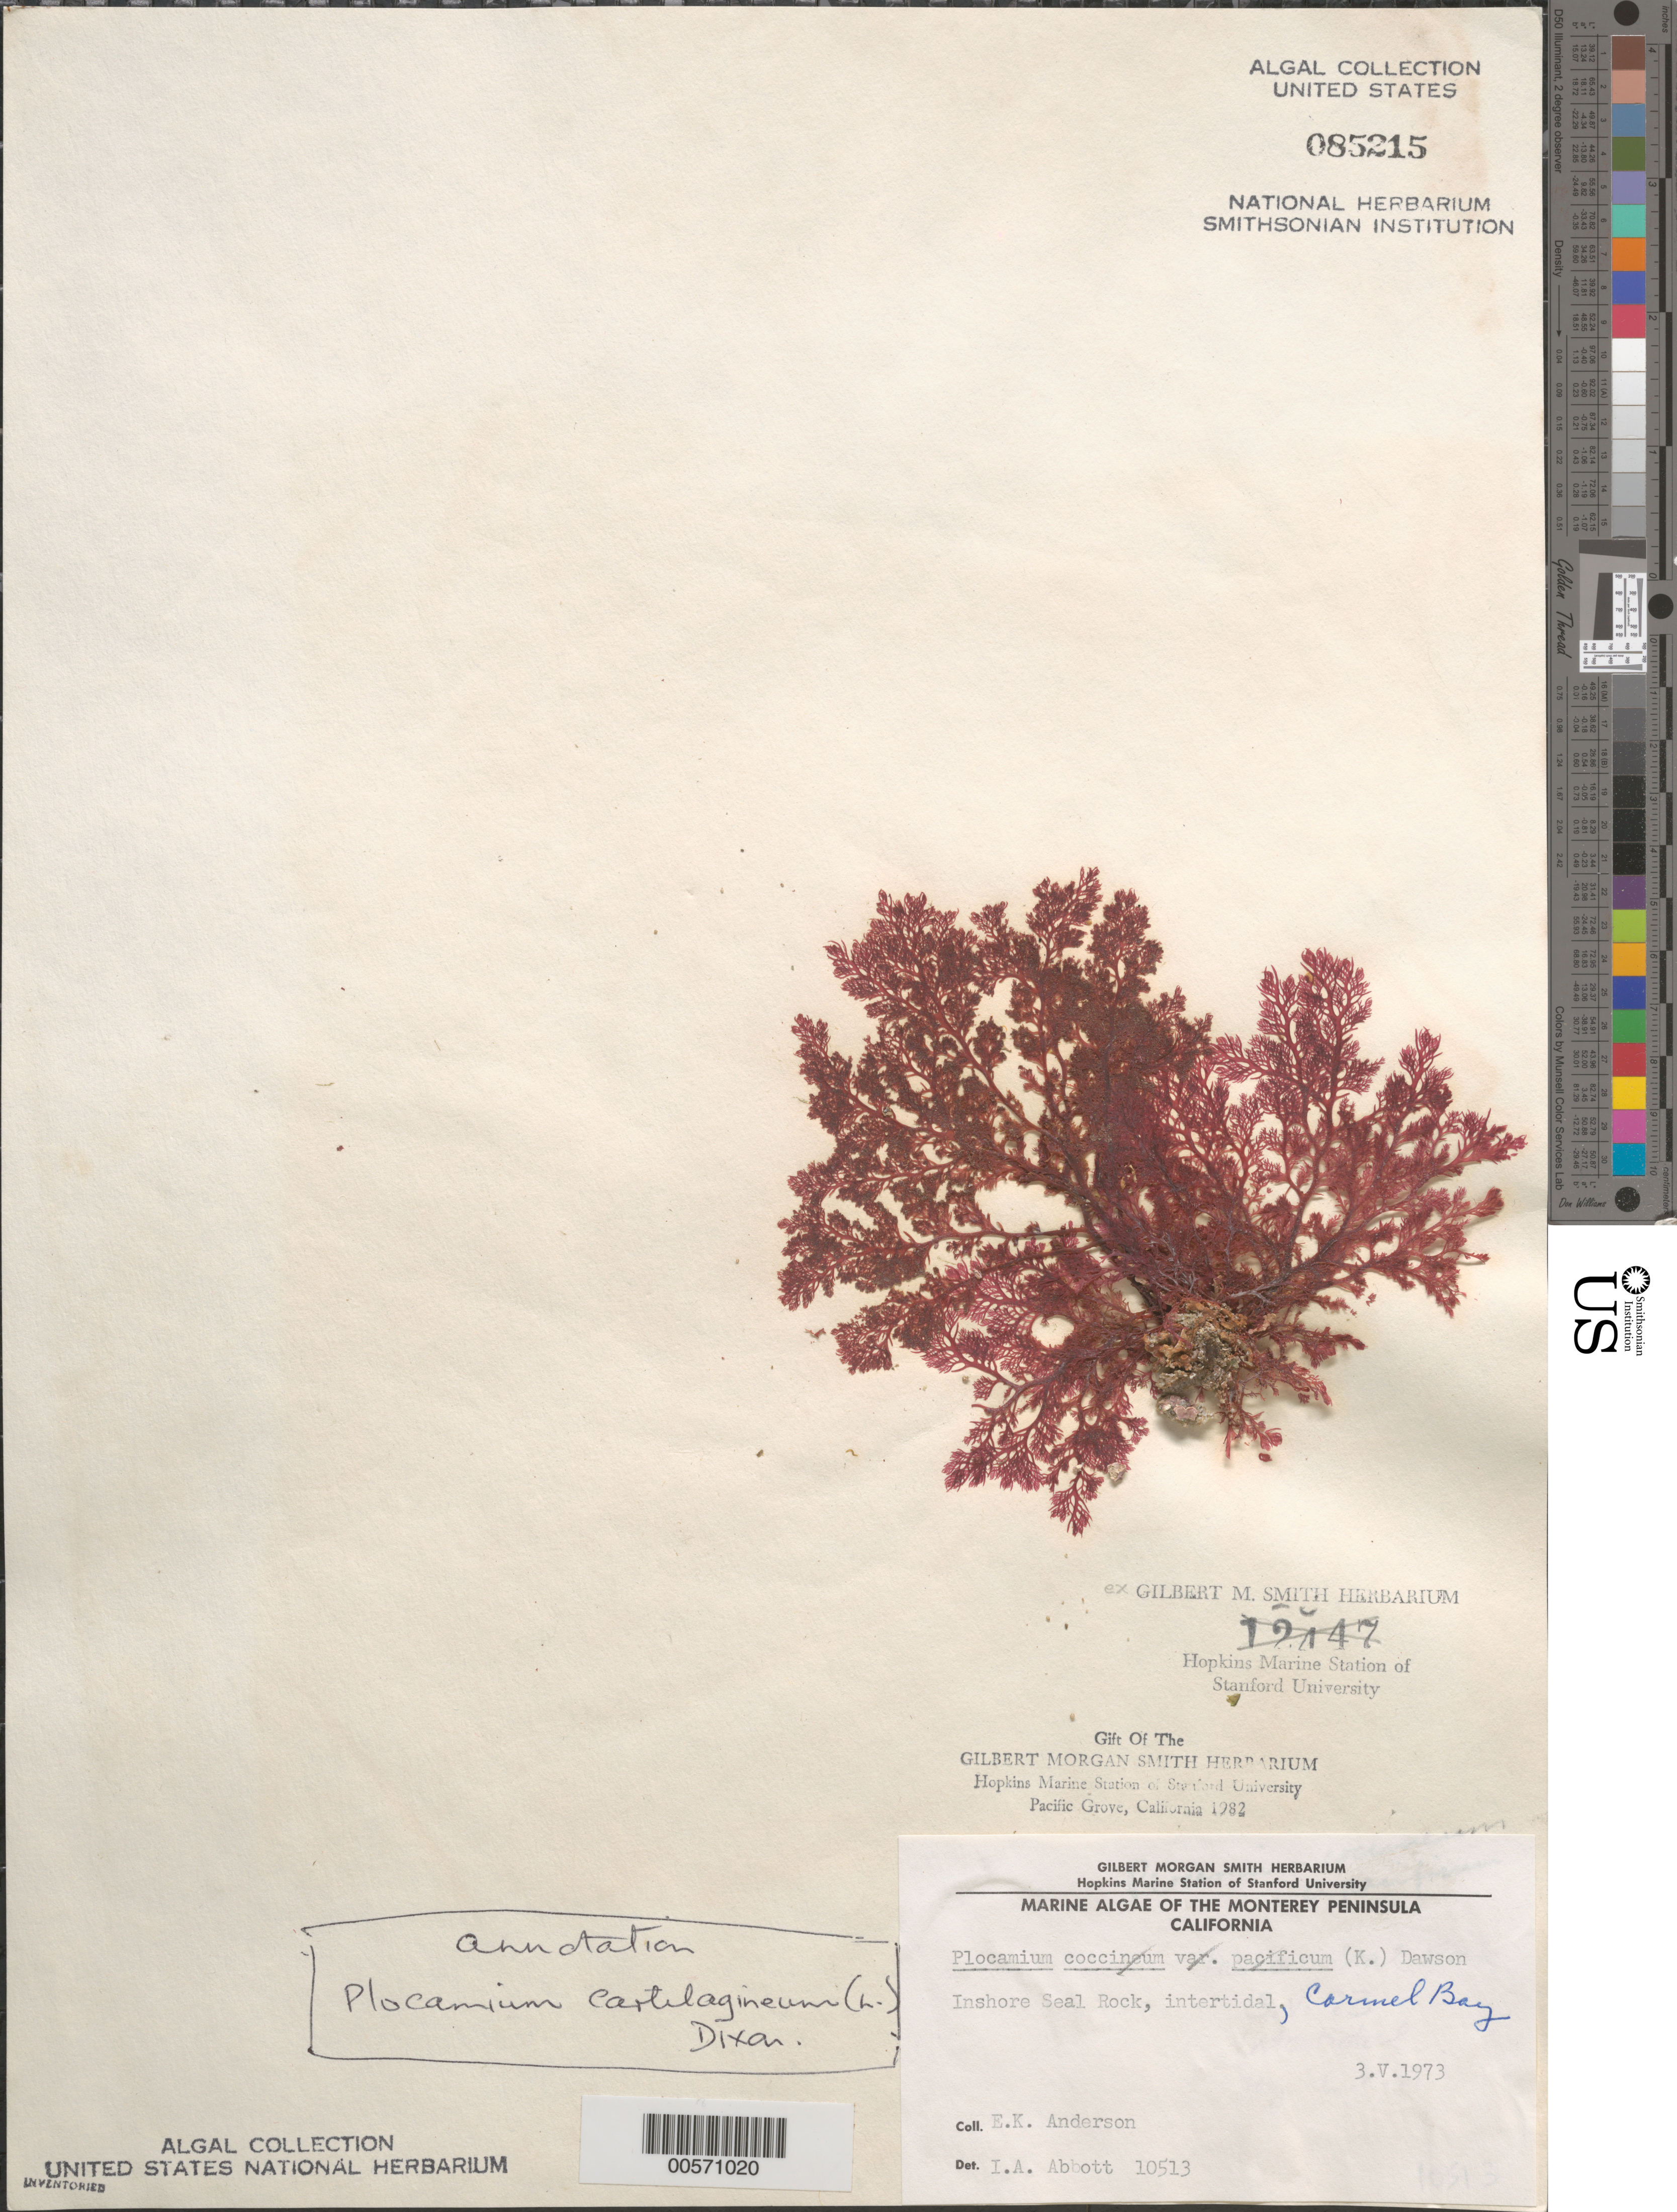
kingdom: Plantae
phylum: Rhodophyta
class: Florideophyceae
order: Plocamiales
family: Plocamiaceae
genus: Plocamium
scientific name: Plocamium cartilagineum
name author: (L.) P.S. Dixon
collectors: E. K. Anderson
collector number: IAA 10513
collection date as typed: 03 May 1973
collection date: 1973-05-03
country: United States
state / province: California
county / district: Monterey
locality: Carmel Bay, inshore Seal Rock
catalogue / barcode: US 85215